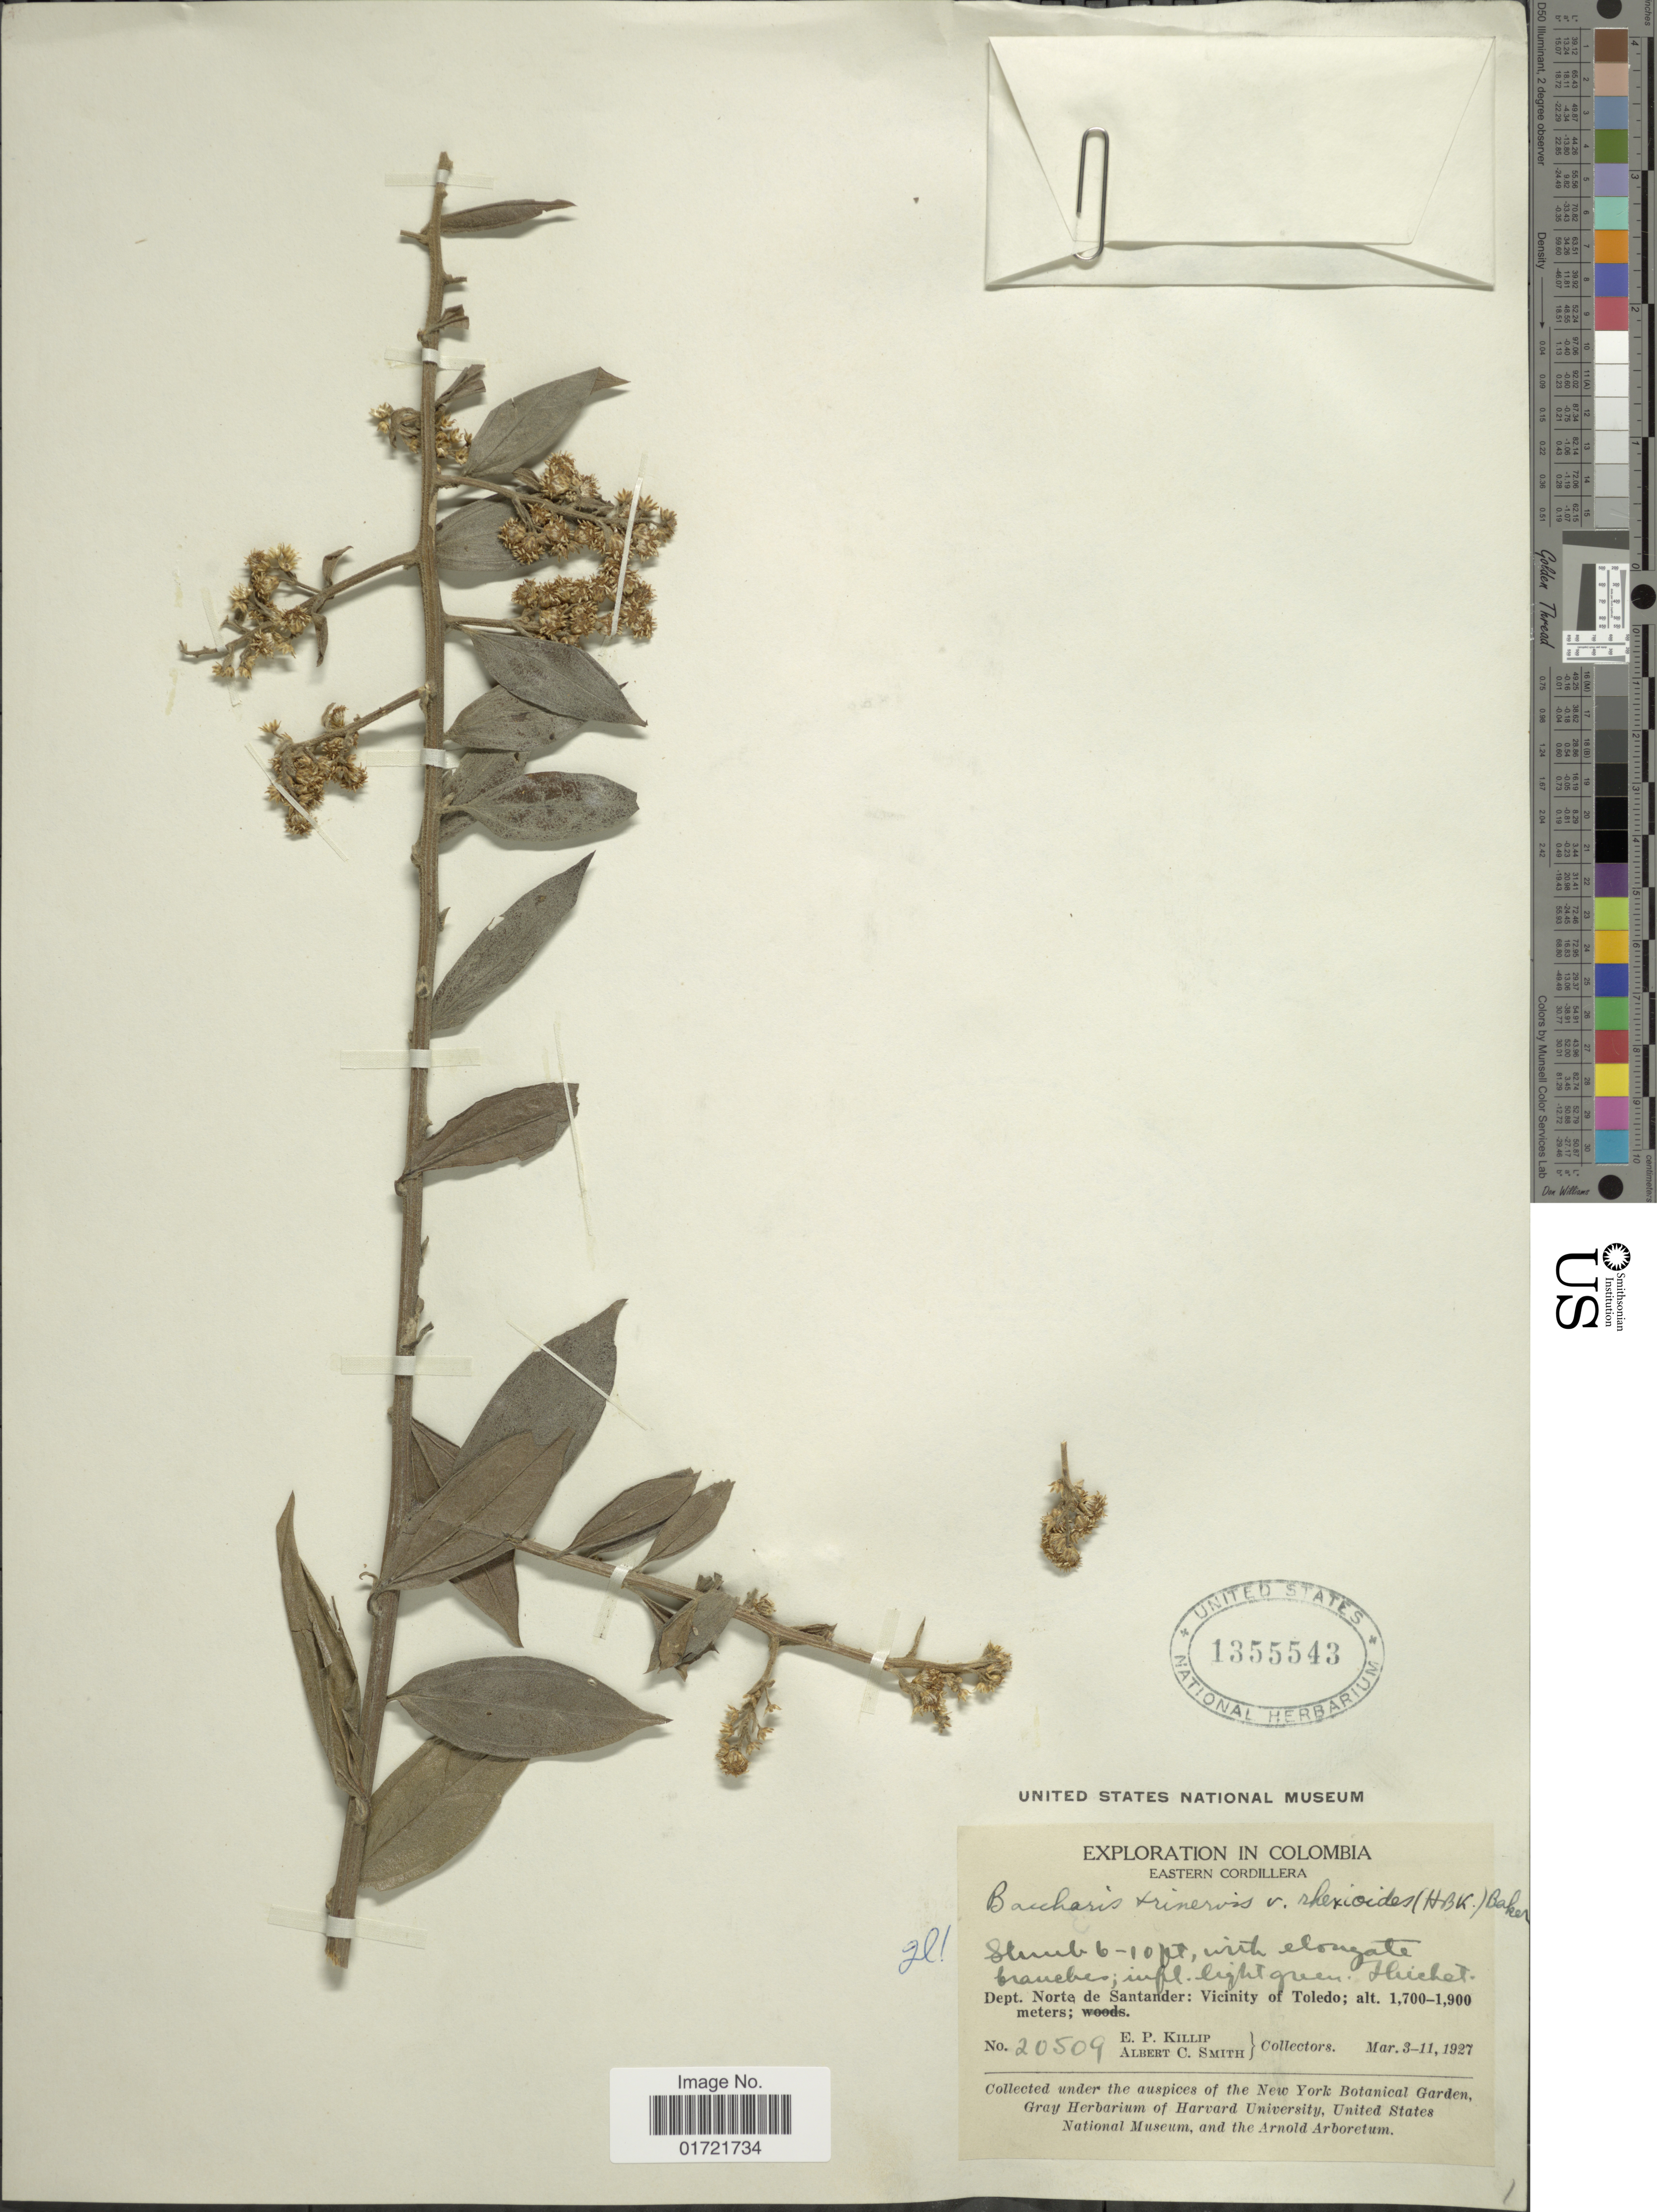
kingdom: Plantae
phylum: Tracheophyta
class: Magnoliopsida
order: Asterales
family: Asteraceae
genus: Baccharis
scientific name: Baccharis trinervis var. rhexioides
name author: (Kunth) Baker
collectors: E. P. Killip & A. C. Smith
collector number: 20509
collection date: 1927-03-03/1927-03-11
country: Colombia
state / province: Norte de Santander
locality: Eastern Cordillera, Dept. Norte de Santander: Vicinity of Toledo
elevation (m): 1700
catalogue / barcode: US 1355543